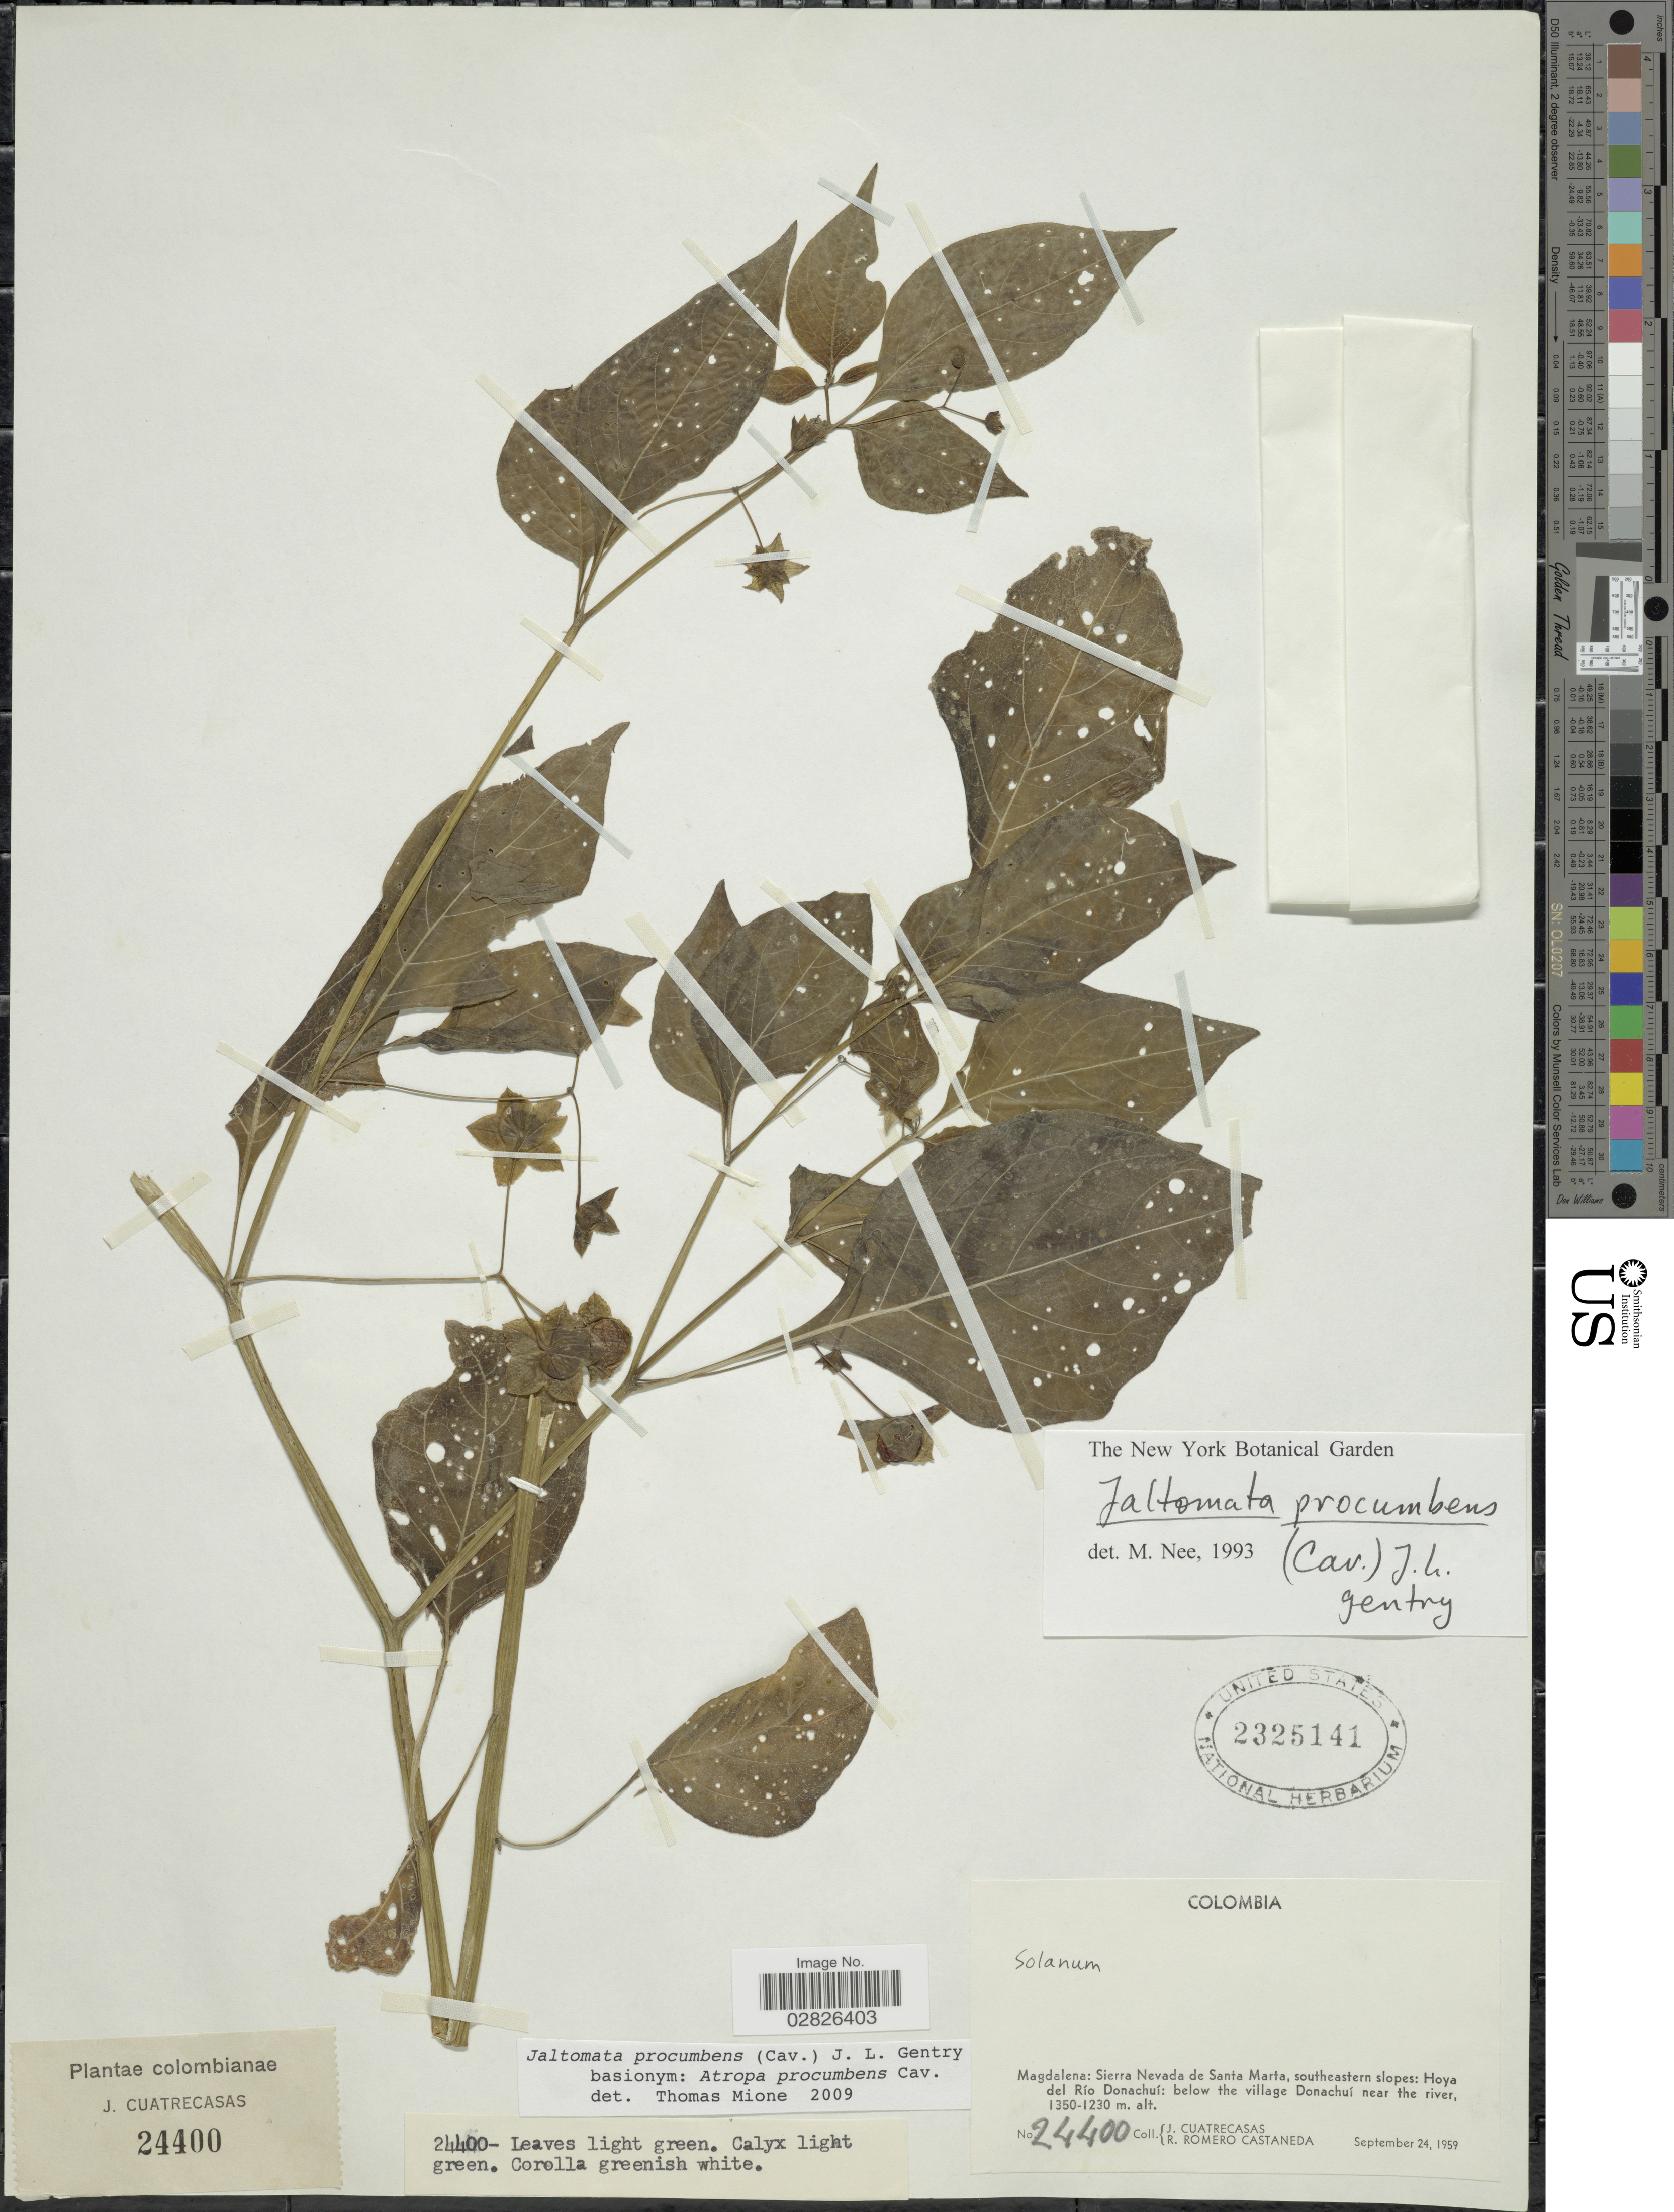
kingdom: Plantae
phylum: Tracheophyta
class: Magnoliopsida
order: Solanales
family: Solanaceae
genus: Jaltomata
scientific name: Jaltomata procumbens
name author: (Cav.) J.L. Gentry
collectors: J. Cuatrecasas & R. Romero Castañeda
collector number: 24400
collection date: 1959-09-24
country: Colombia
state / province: Magdalena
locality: Sierra Nevada de Santa Marta, southeastern slopes, Hoya del Río Donachuí, below the village Donachuí near the river.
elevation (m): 1230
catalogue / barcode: US 2325141